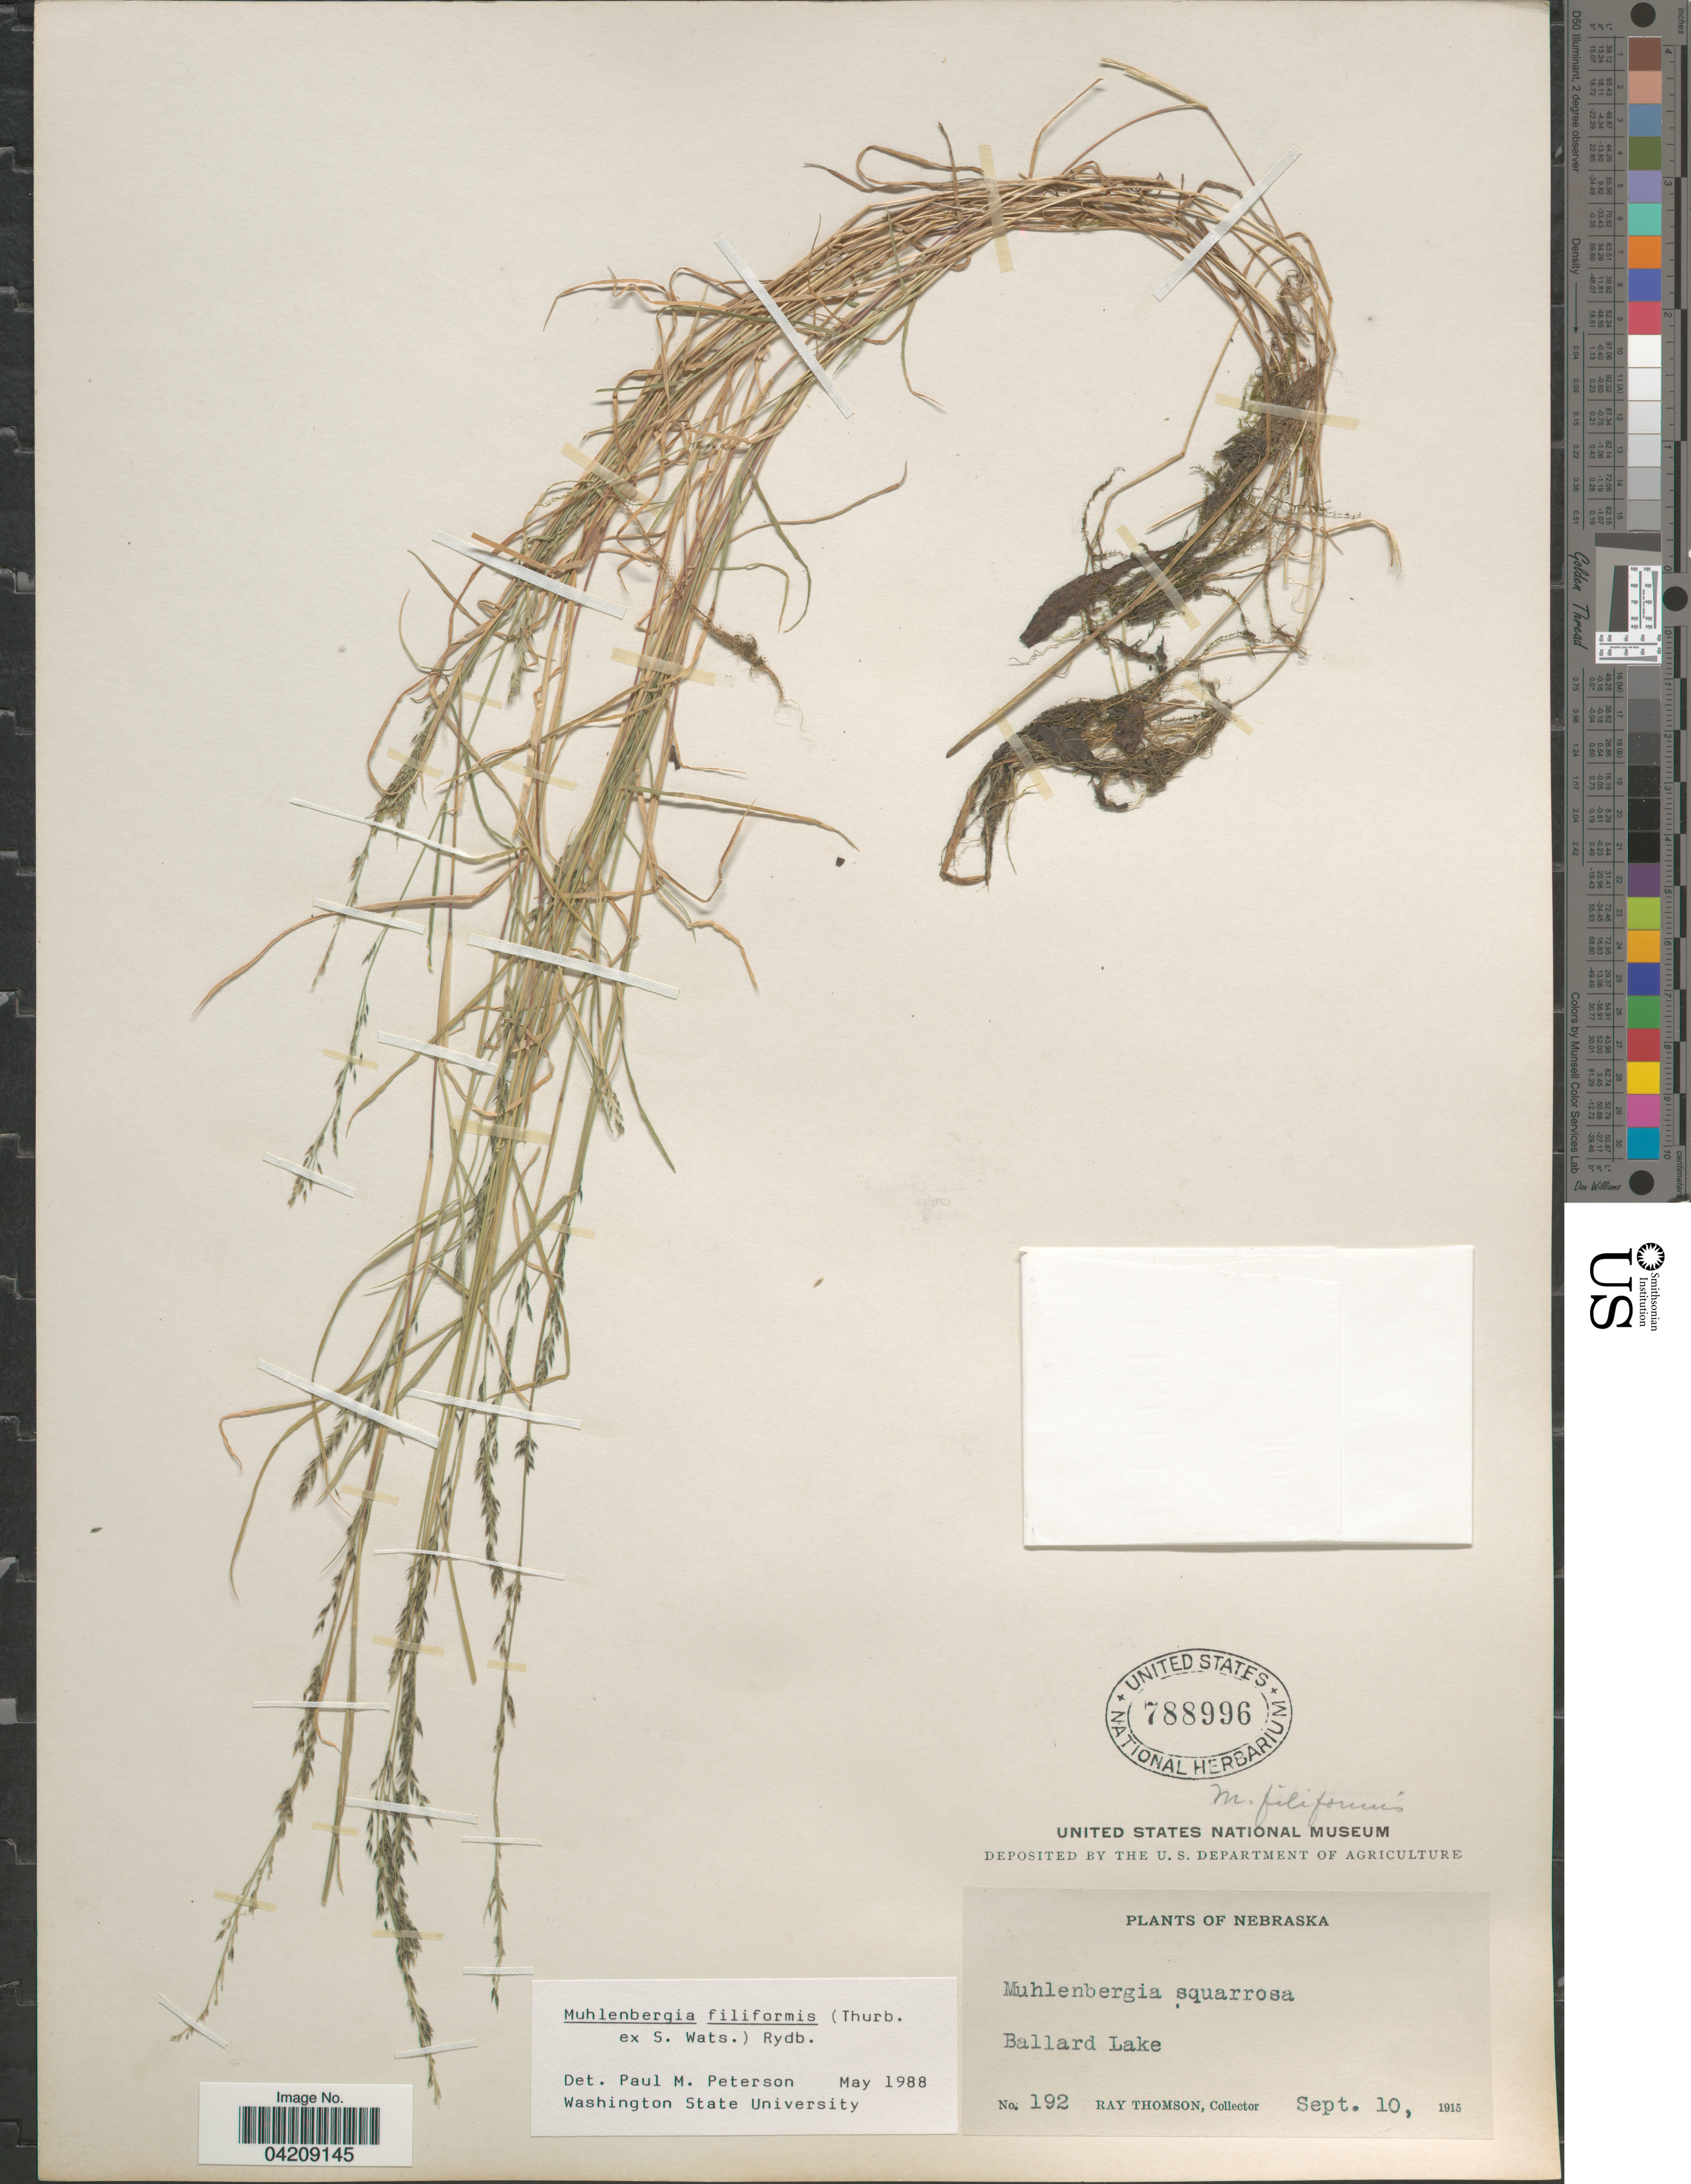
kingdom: Plantae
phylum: Tracheophyta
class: Liliopsida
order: Poales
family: Poaceae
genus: Muhlenbergia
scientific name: Muhlenbergia filiformis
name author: (Thurb. ex S. Watson) Rydb.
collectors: R. Thomson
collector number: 192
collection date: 1915-09-10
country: United States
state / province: Nebraska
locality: Ballard Lake.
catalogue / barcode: US 788996